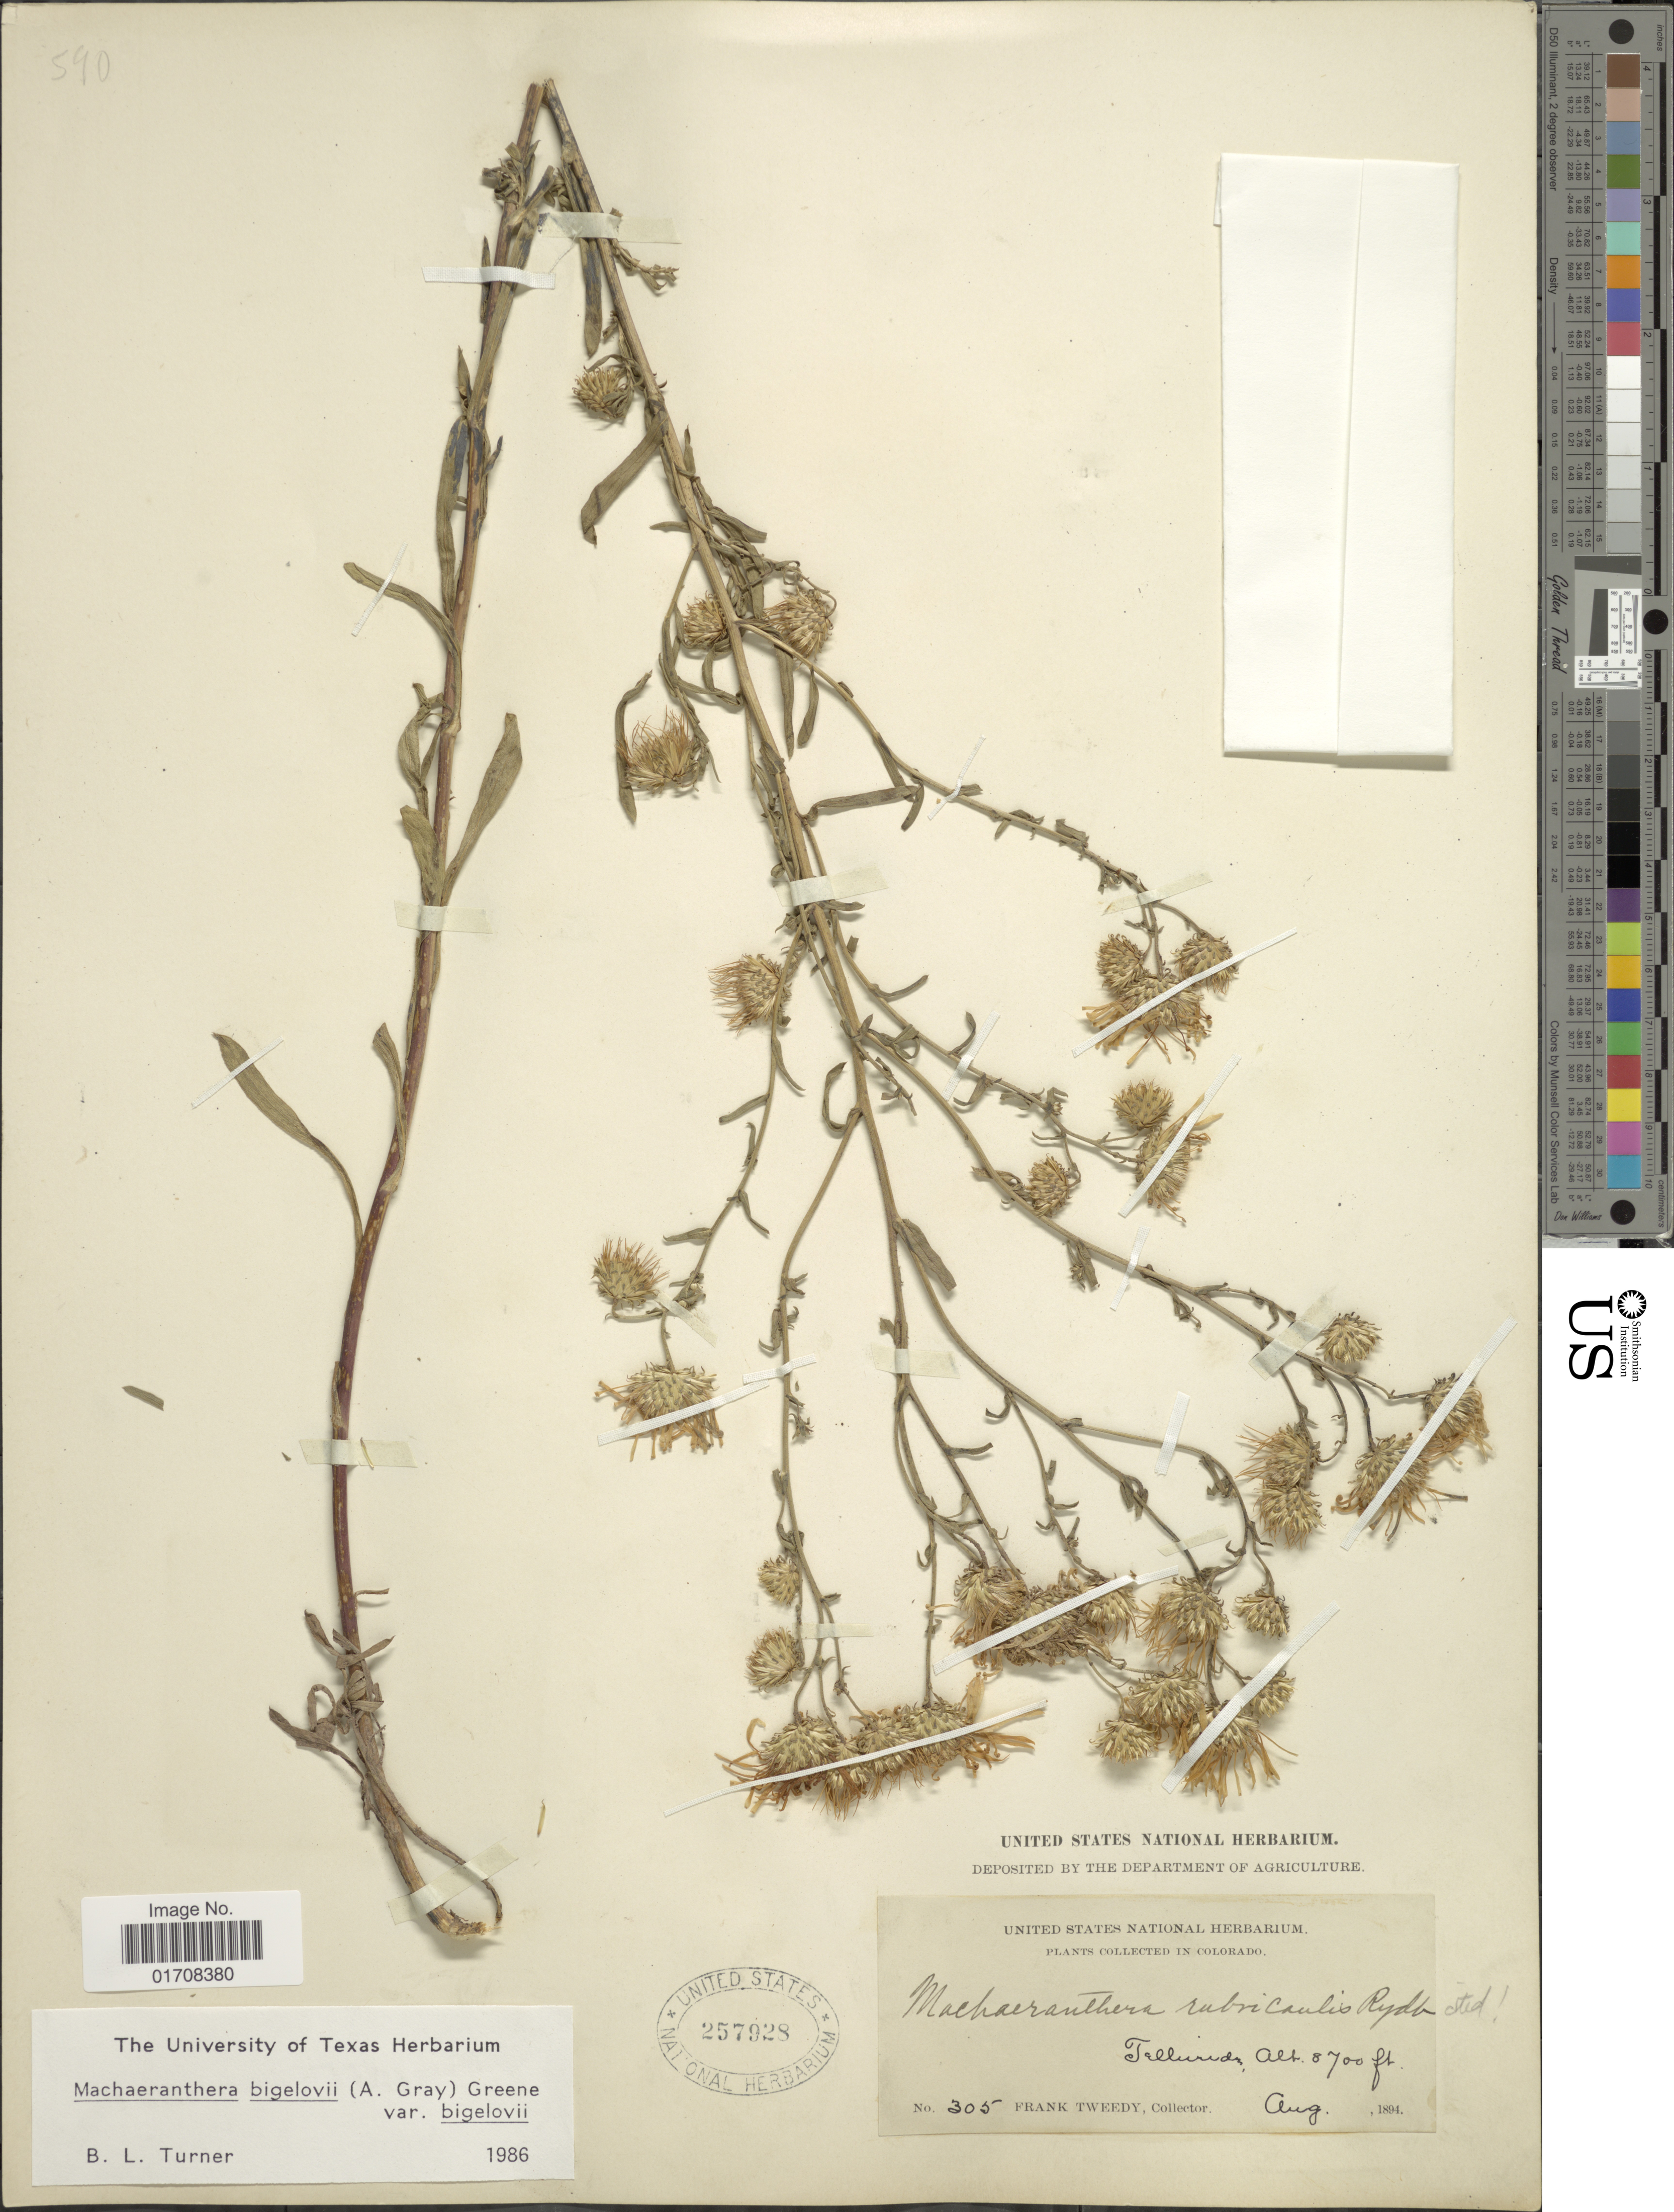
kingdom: Plantae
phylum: Tracheophyta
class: Magnoliopsida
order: Asterales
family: Asteraceae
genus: Machaeranthera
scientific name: Machaeranthera bigelovii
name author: (A. Gray) Greene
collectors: F. Tweedy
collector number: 305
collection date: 1894-08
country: United States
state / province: Colorado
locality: Telluride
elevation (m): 2652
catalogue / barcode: US 257928